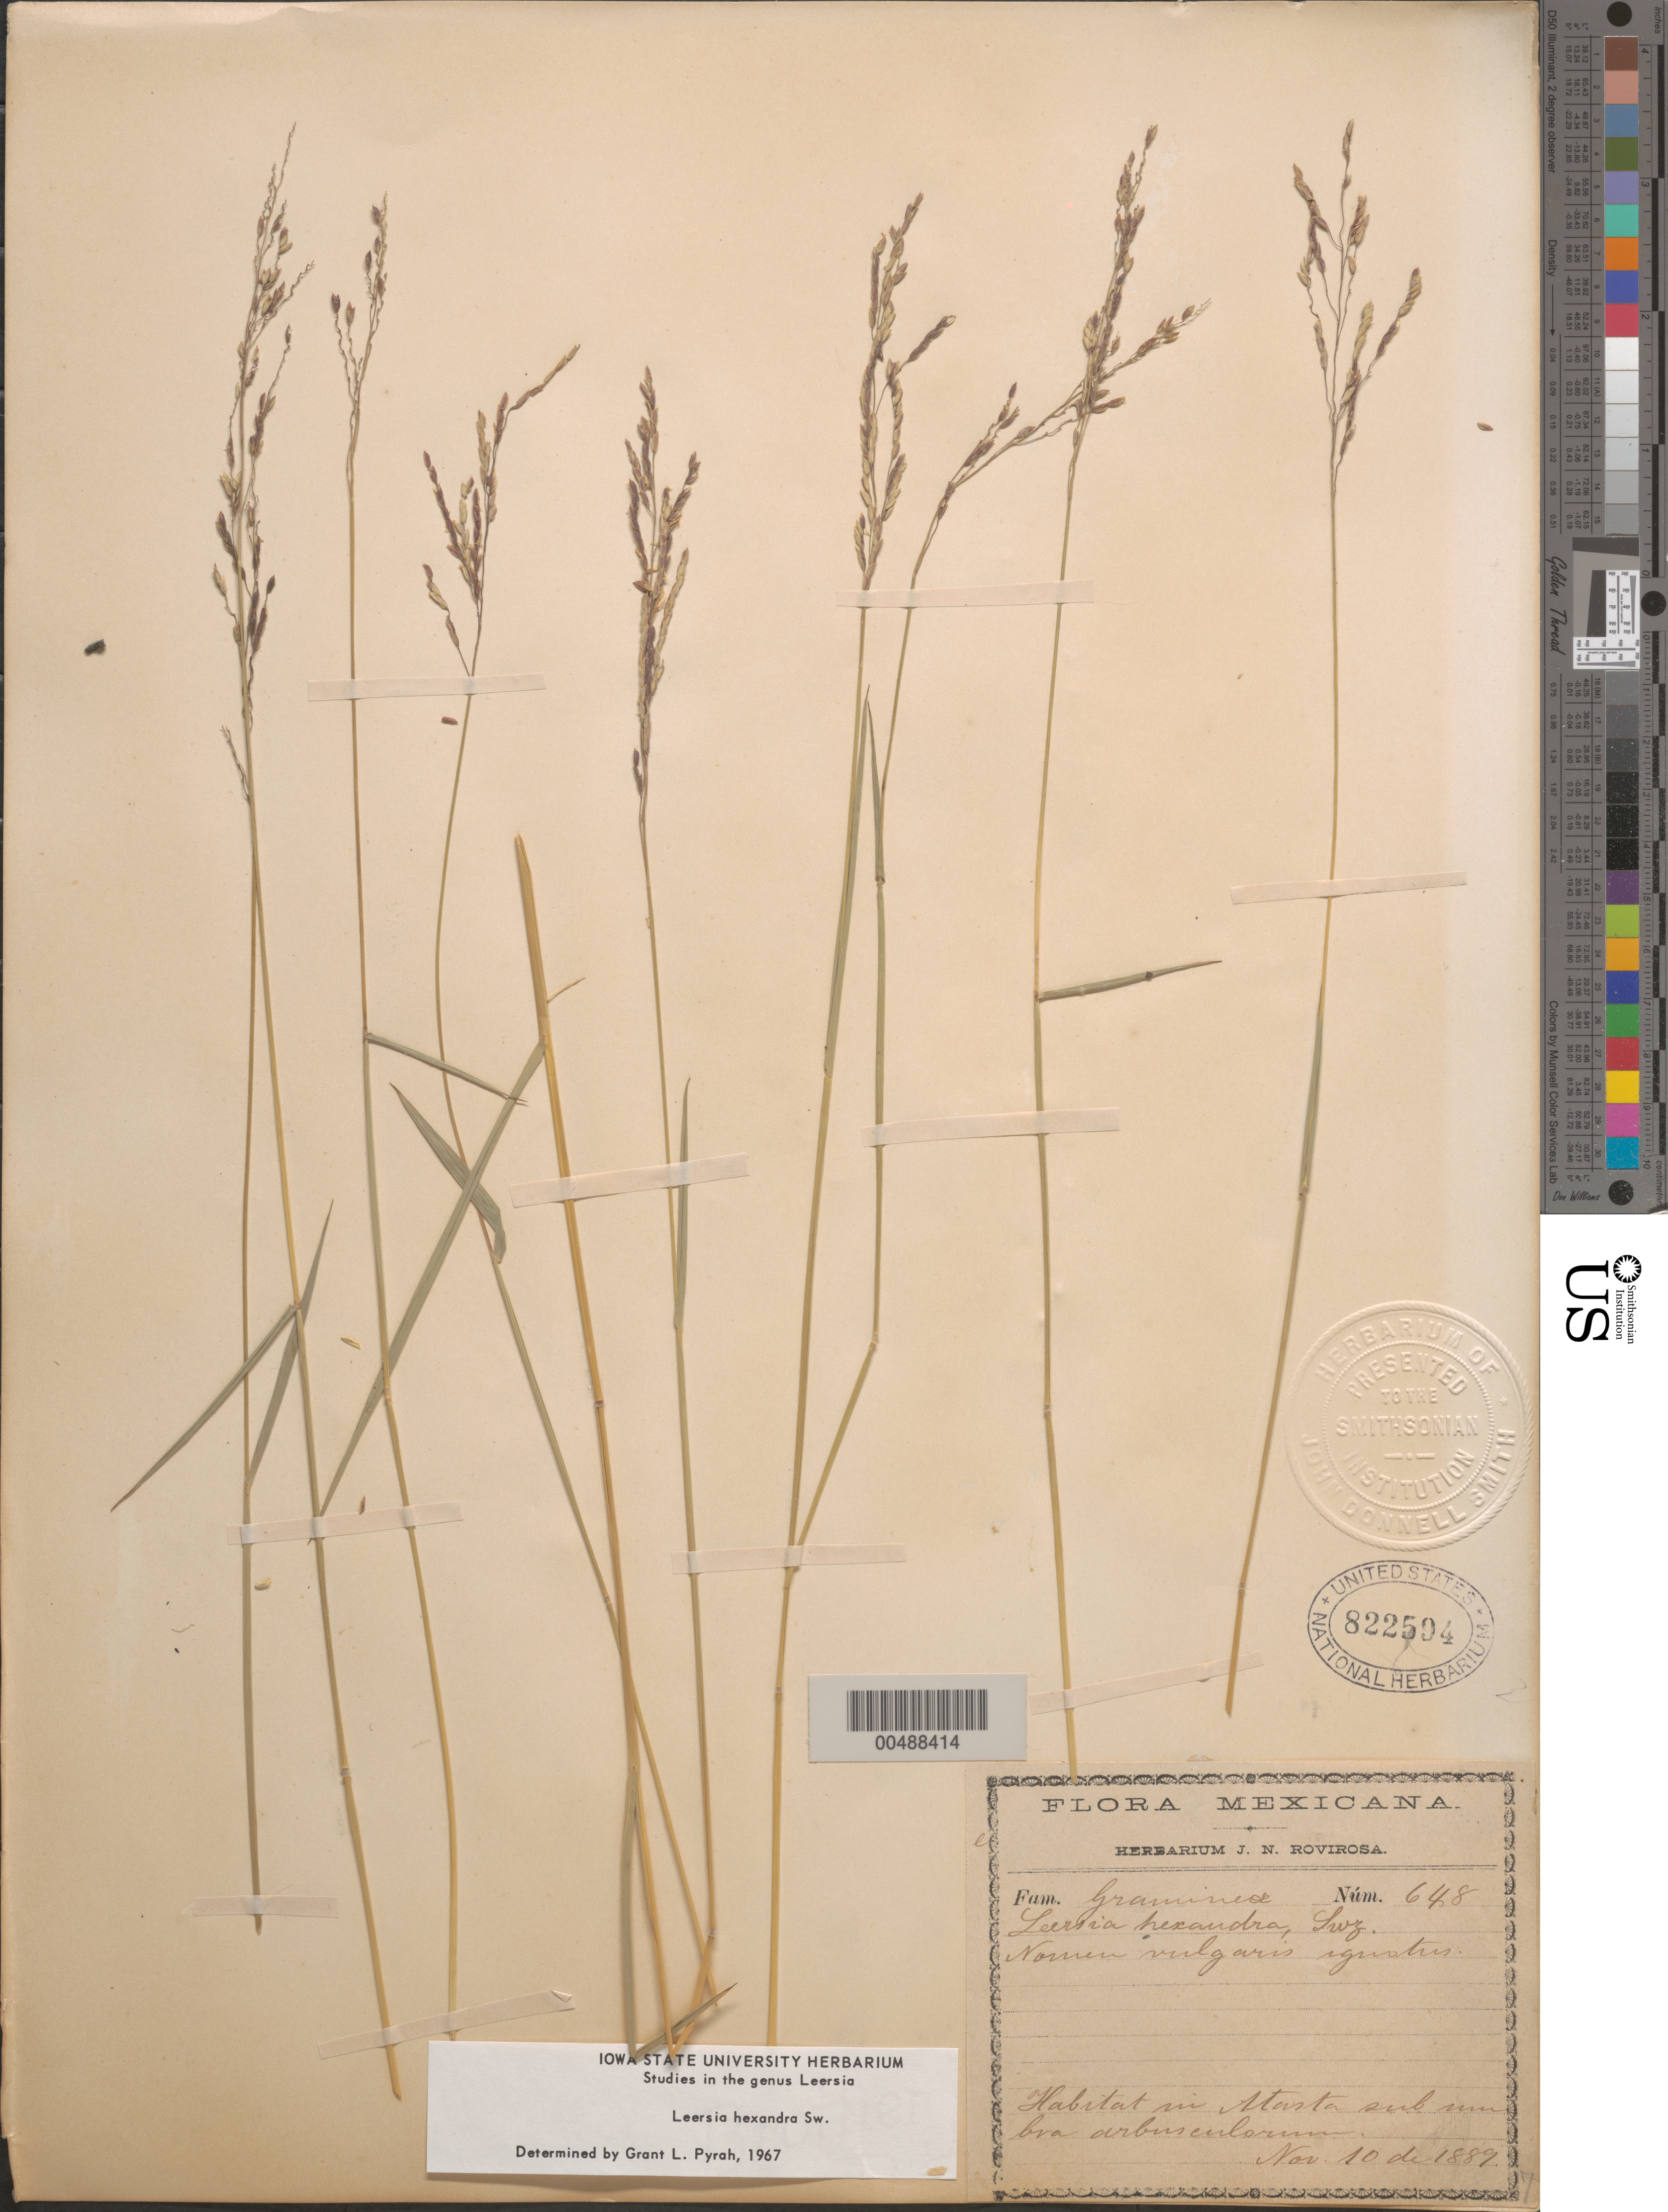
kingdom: Plantae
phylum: Tracheophyta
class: Liliopsida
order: Poales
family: Poaceae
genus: Leersia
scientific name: Leersia hexandra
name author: Sw.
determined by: Pyrah, G. L.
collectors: J. N. Rovirosa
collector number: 648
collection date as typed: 10 Nov 1889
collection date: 1889-11-10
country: Mexico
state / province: Durango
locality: San Ramon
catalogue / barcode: US 822594